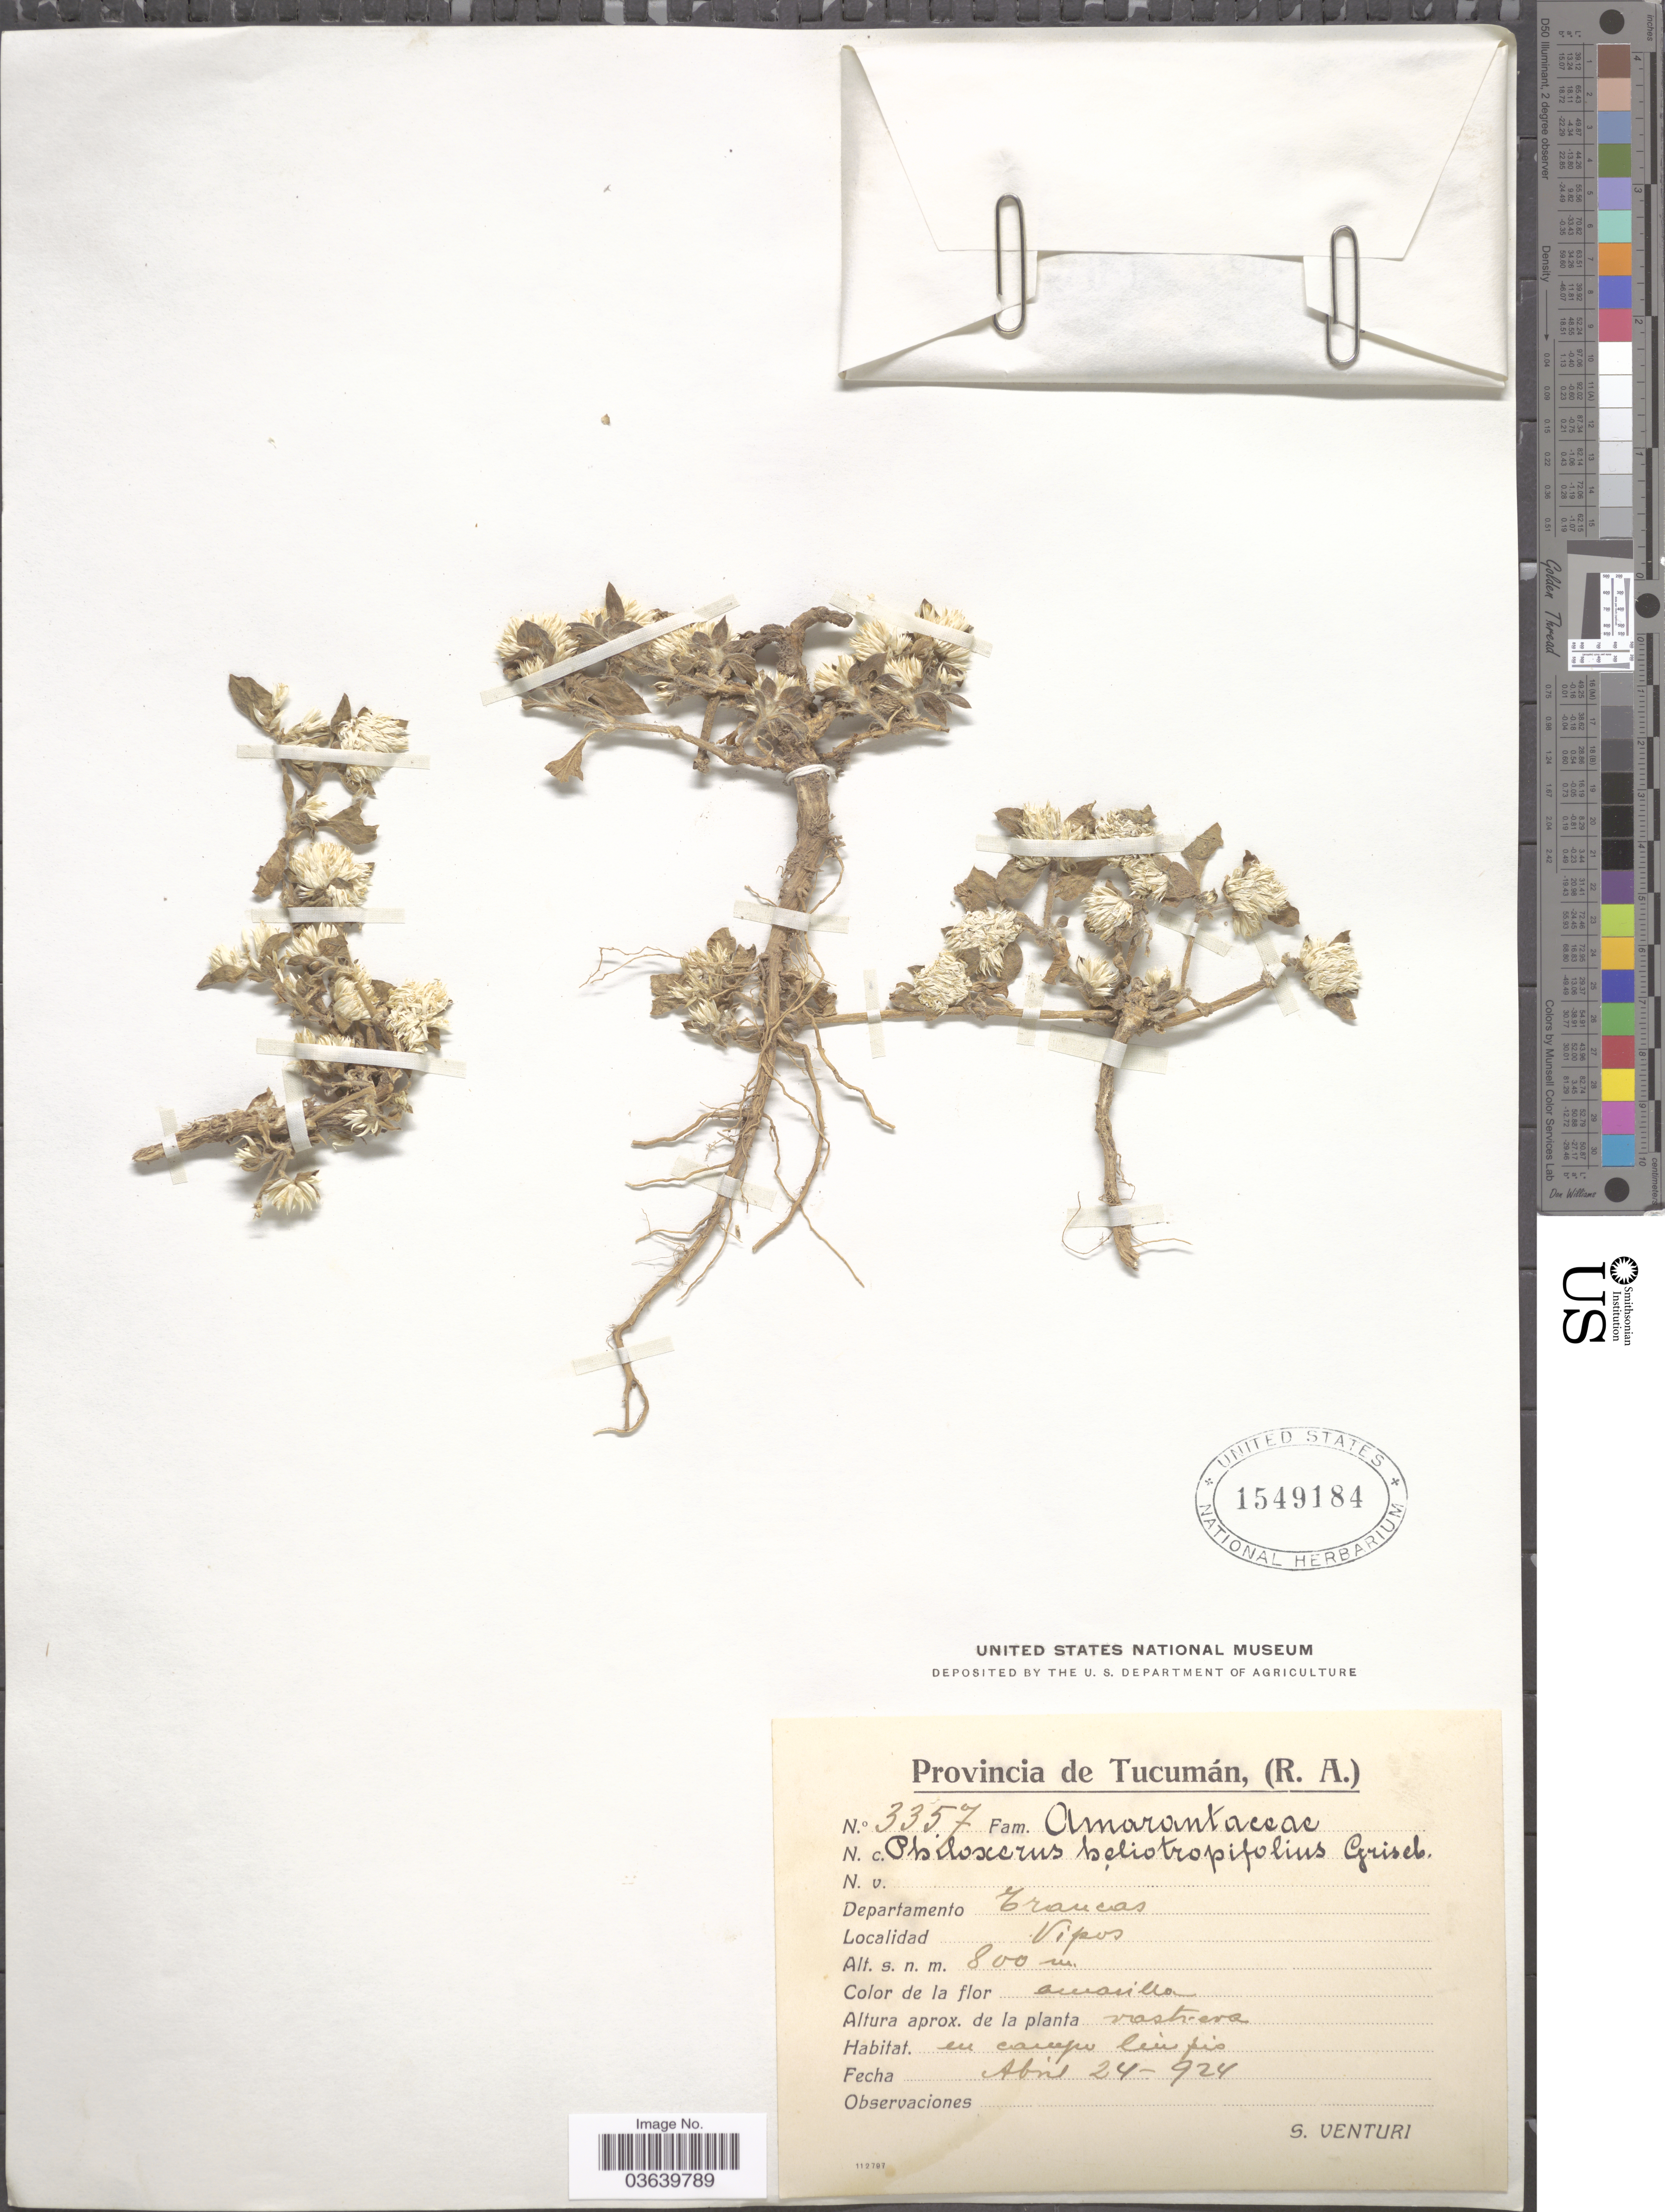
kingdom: Plantae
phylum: Tracheophyta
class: Magnoliopsida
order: Caryophyllales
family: Amaranthaceae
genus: Gomphrena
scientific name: Gomphrena martiana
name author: Gillies ex Moq.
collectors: S. Venturi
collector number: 3357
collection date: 1924-04-24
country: Argentina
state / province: Tucuman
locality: Departamento Trancas, Vipos.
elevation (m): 800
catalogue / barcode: US 1549184